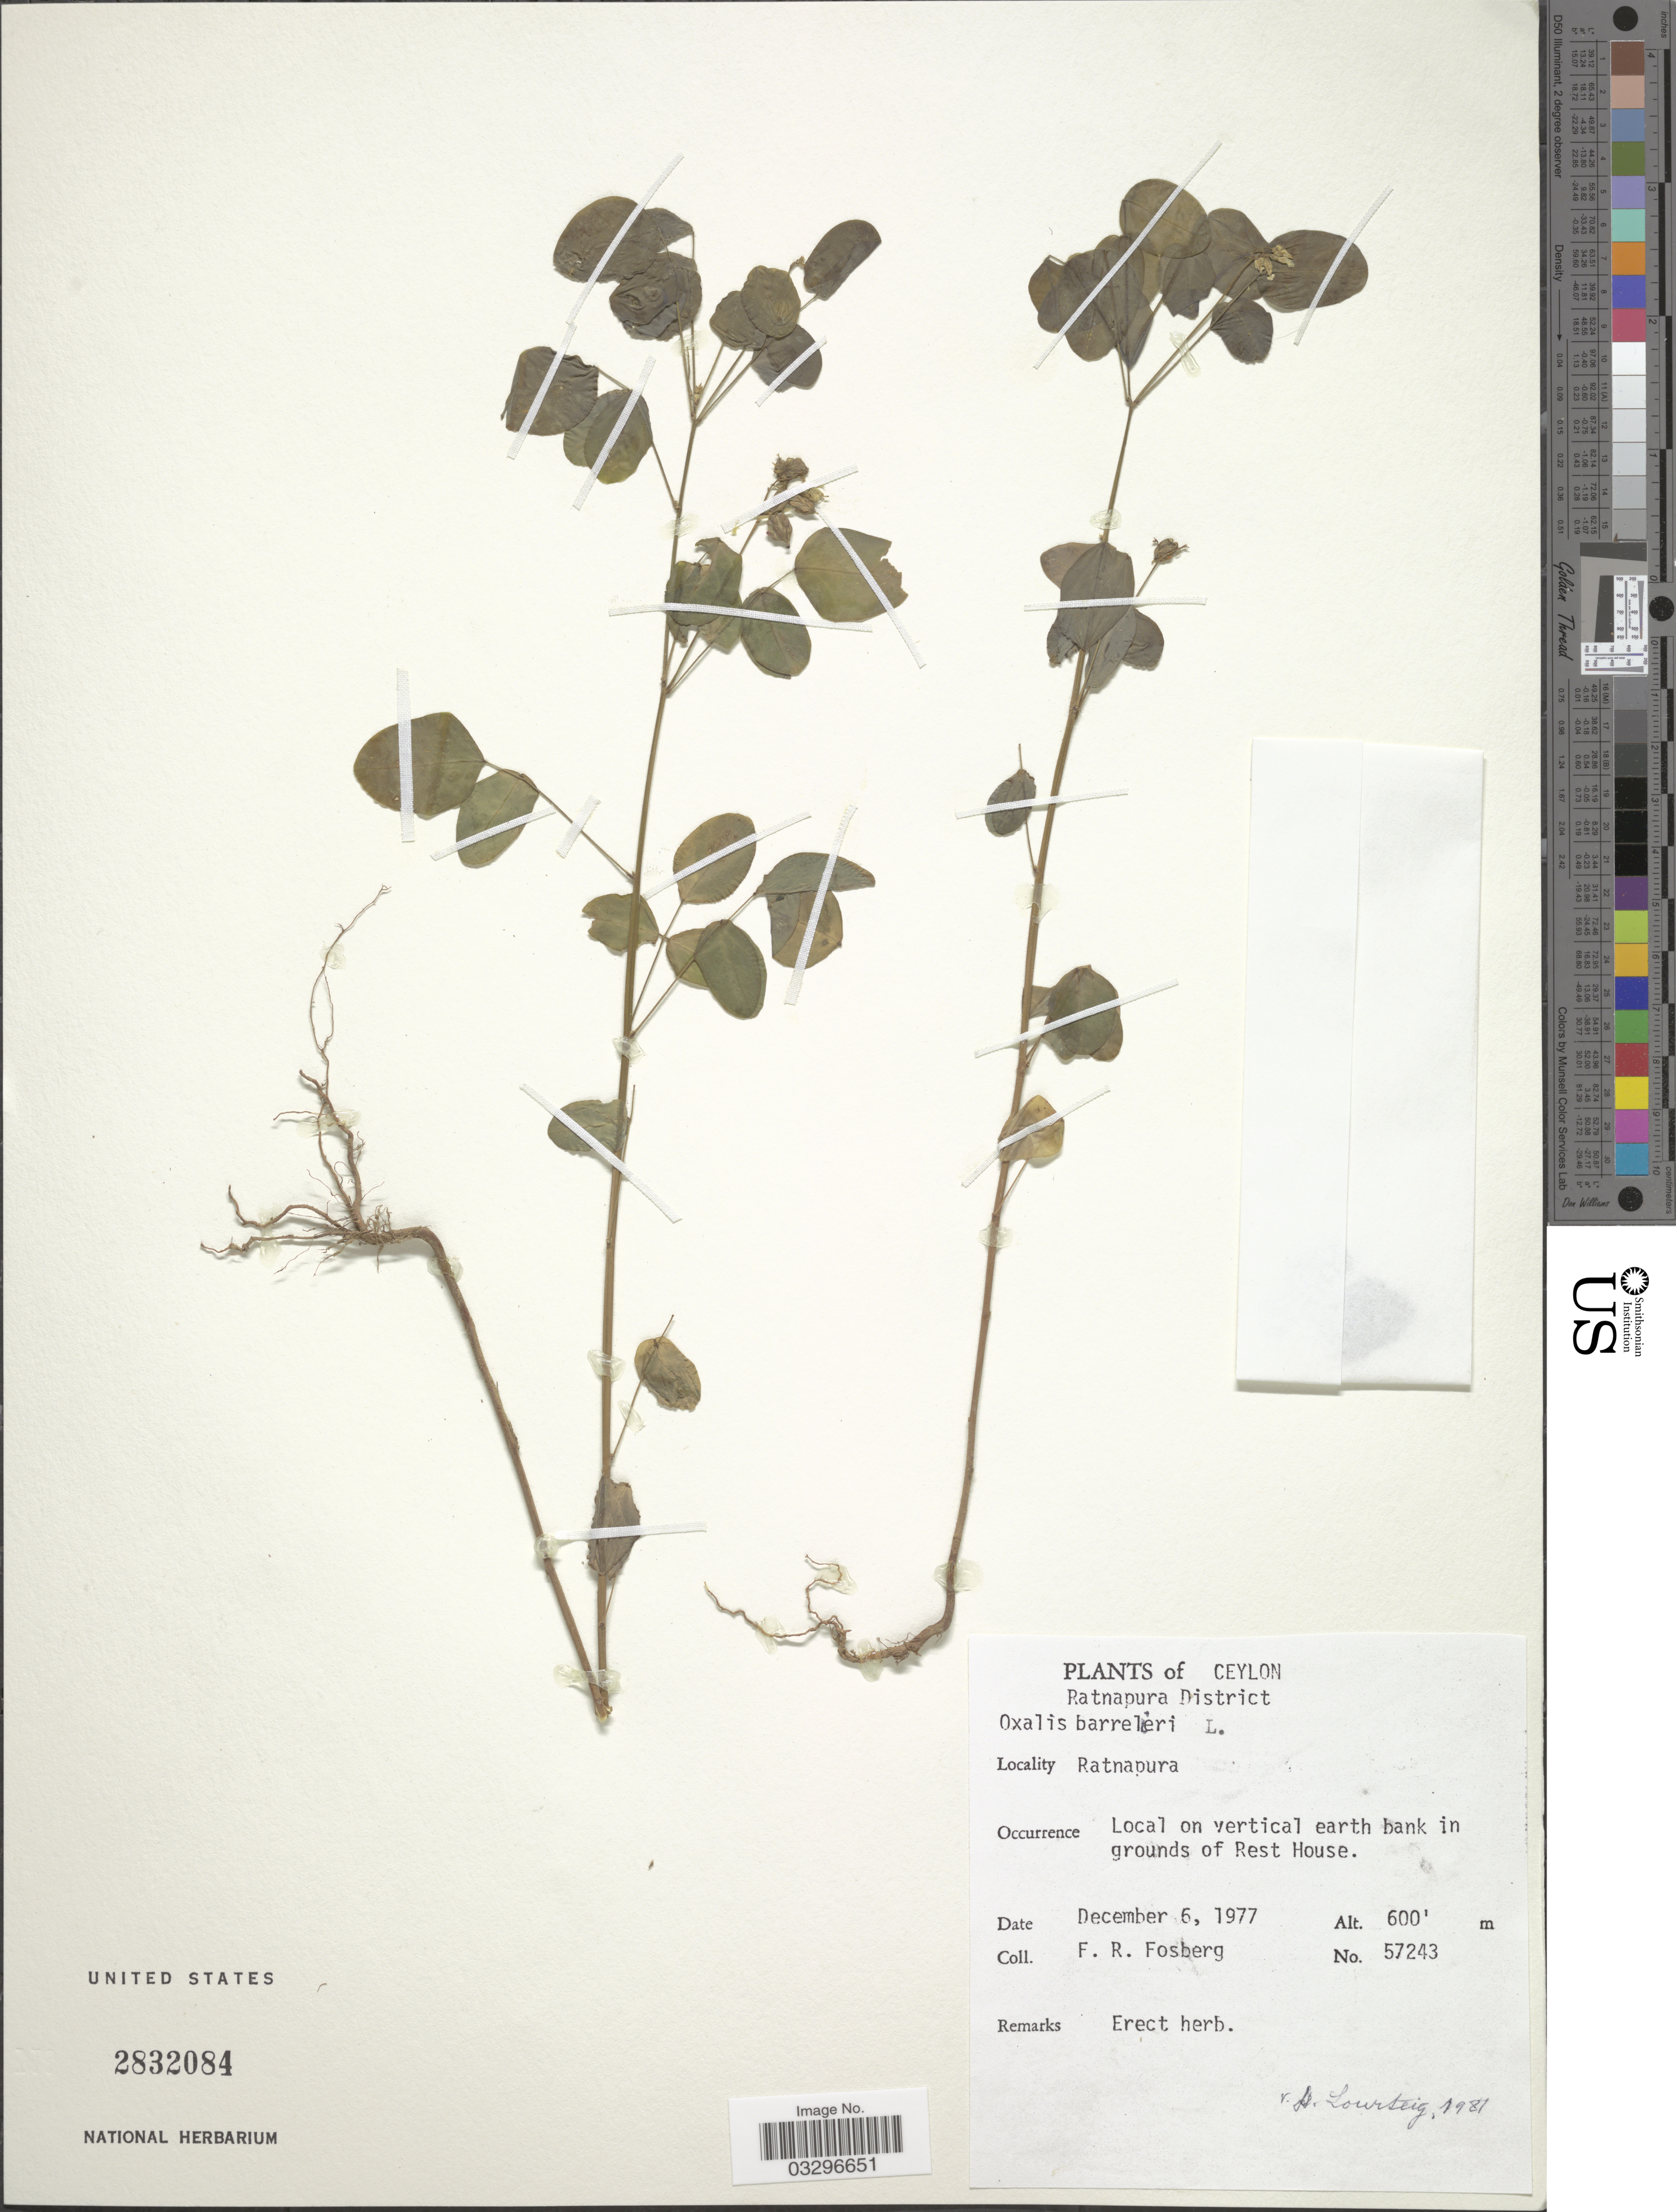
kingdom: Plantae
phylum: Tracheophyta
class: Magnoliopsida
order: Oxalidales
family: Oxalidaceae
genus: Oxalis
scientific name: Oxalis barrelieri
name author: L.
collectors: F. R. Fosberg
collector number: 57243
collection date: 1977-12-06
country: Sri Lanka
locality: Ceylon, Ratnapura District, Ratnapura, Local on vertical earth bank in grounds of Rest House.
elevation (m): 183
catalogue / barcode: US 2832084